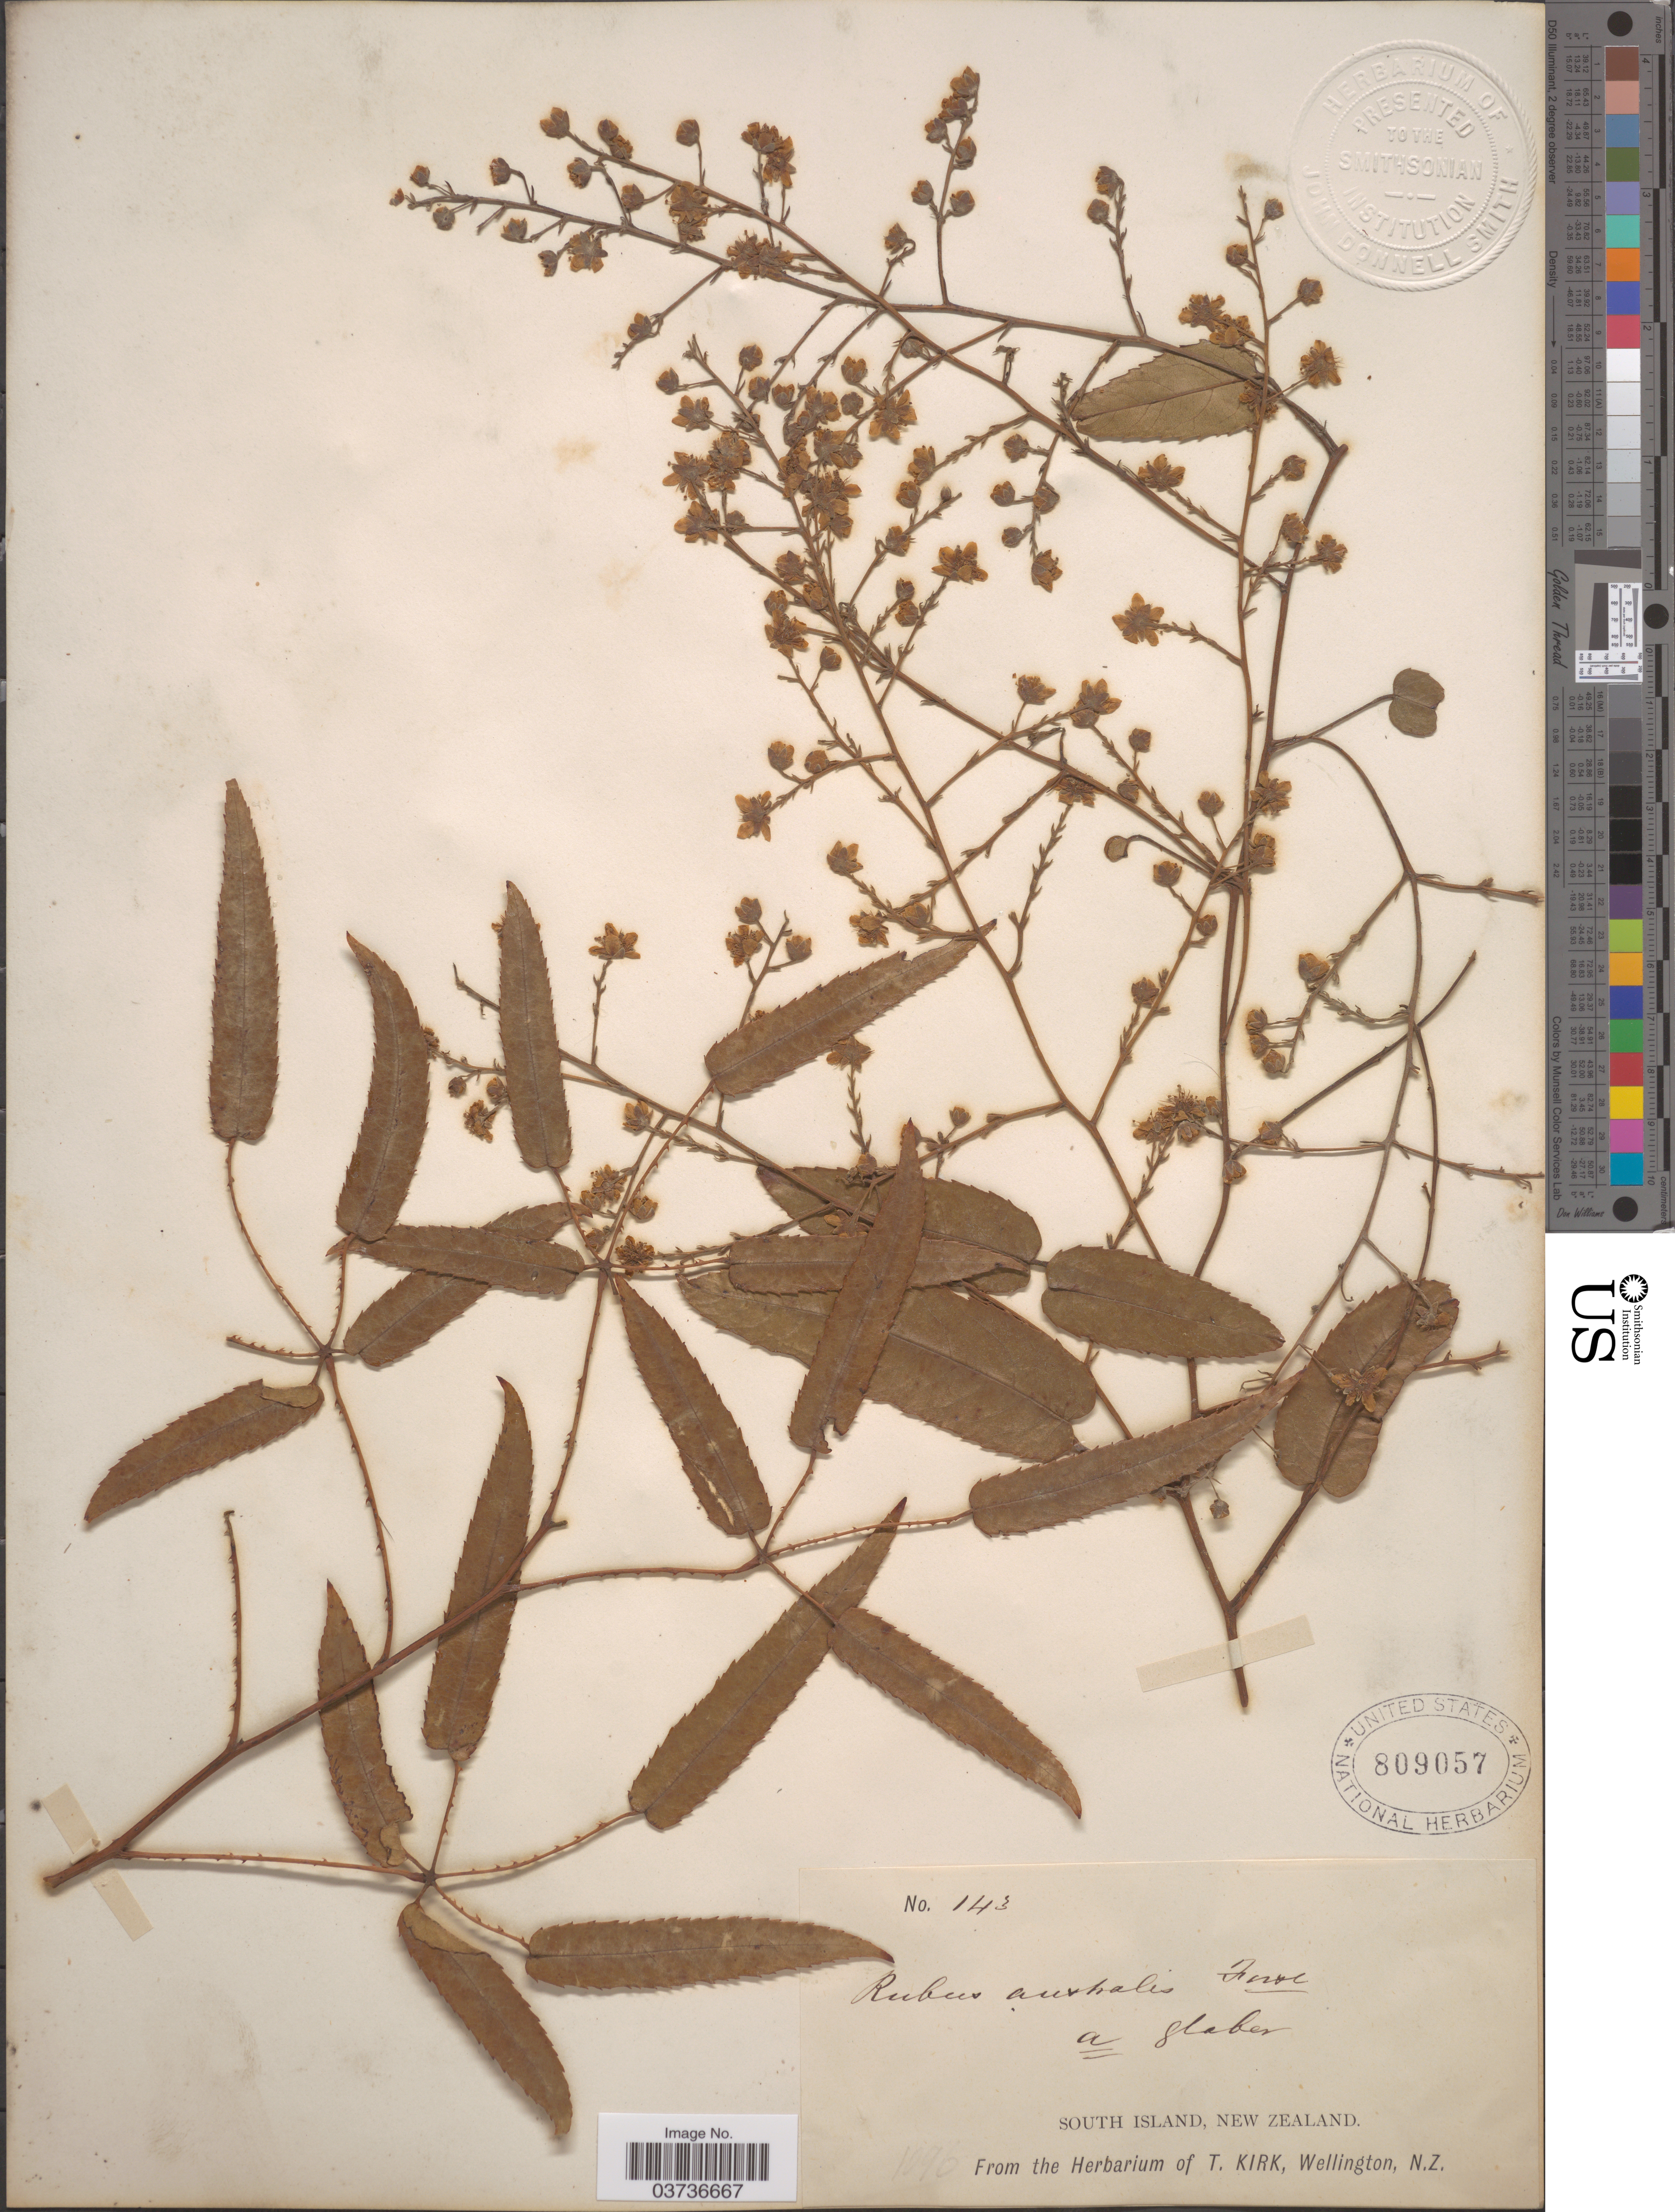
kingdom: Plantae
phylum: Tracheophyta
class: Magnoliopsida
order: Rosales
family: Rosaceae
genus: Rubus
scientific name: Rubus australis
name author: G. Forst.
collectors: ex herb. T. Kirk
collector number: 143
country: New Zealand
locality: South Island.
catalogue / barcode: US 809057